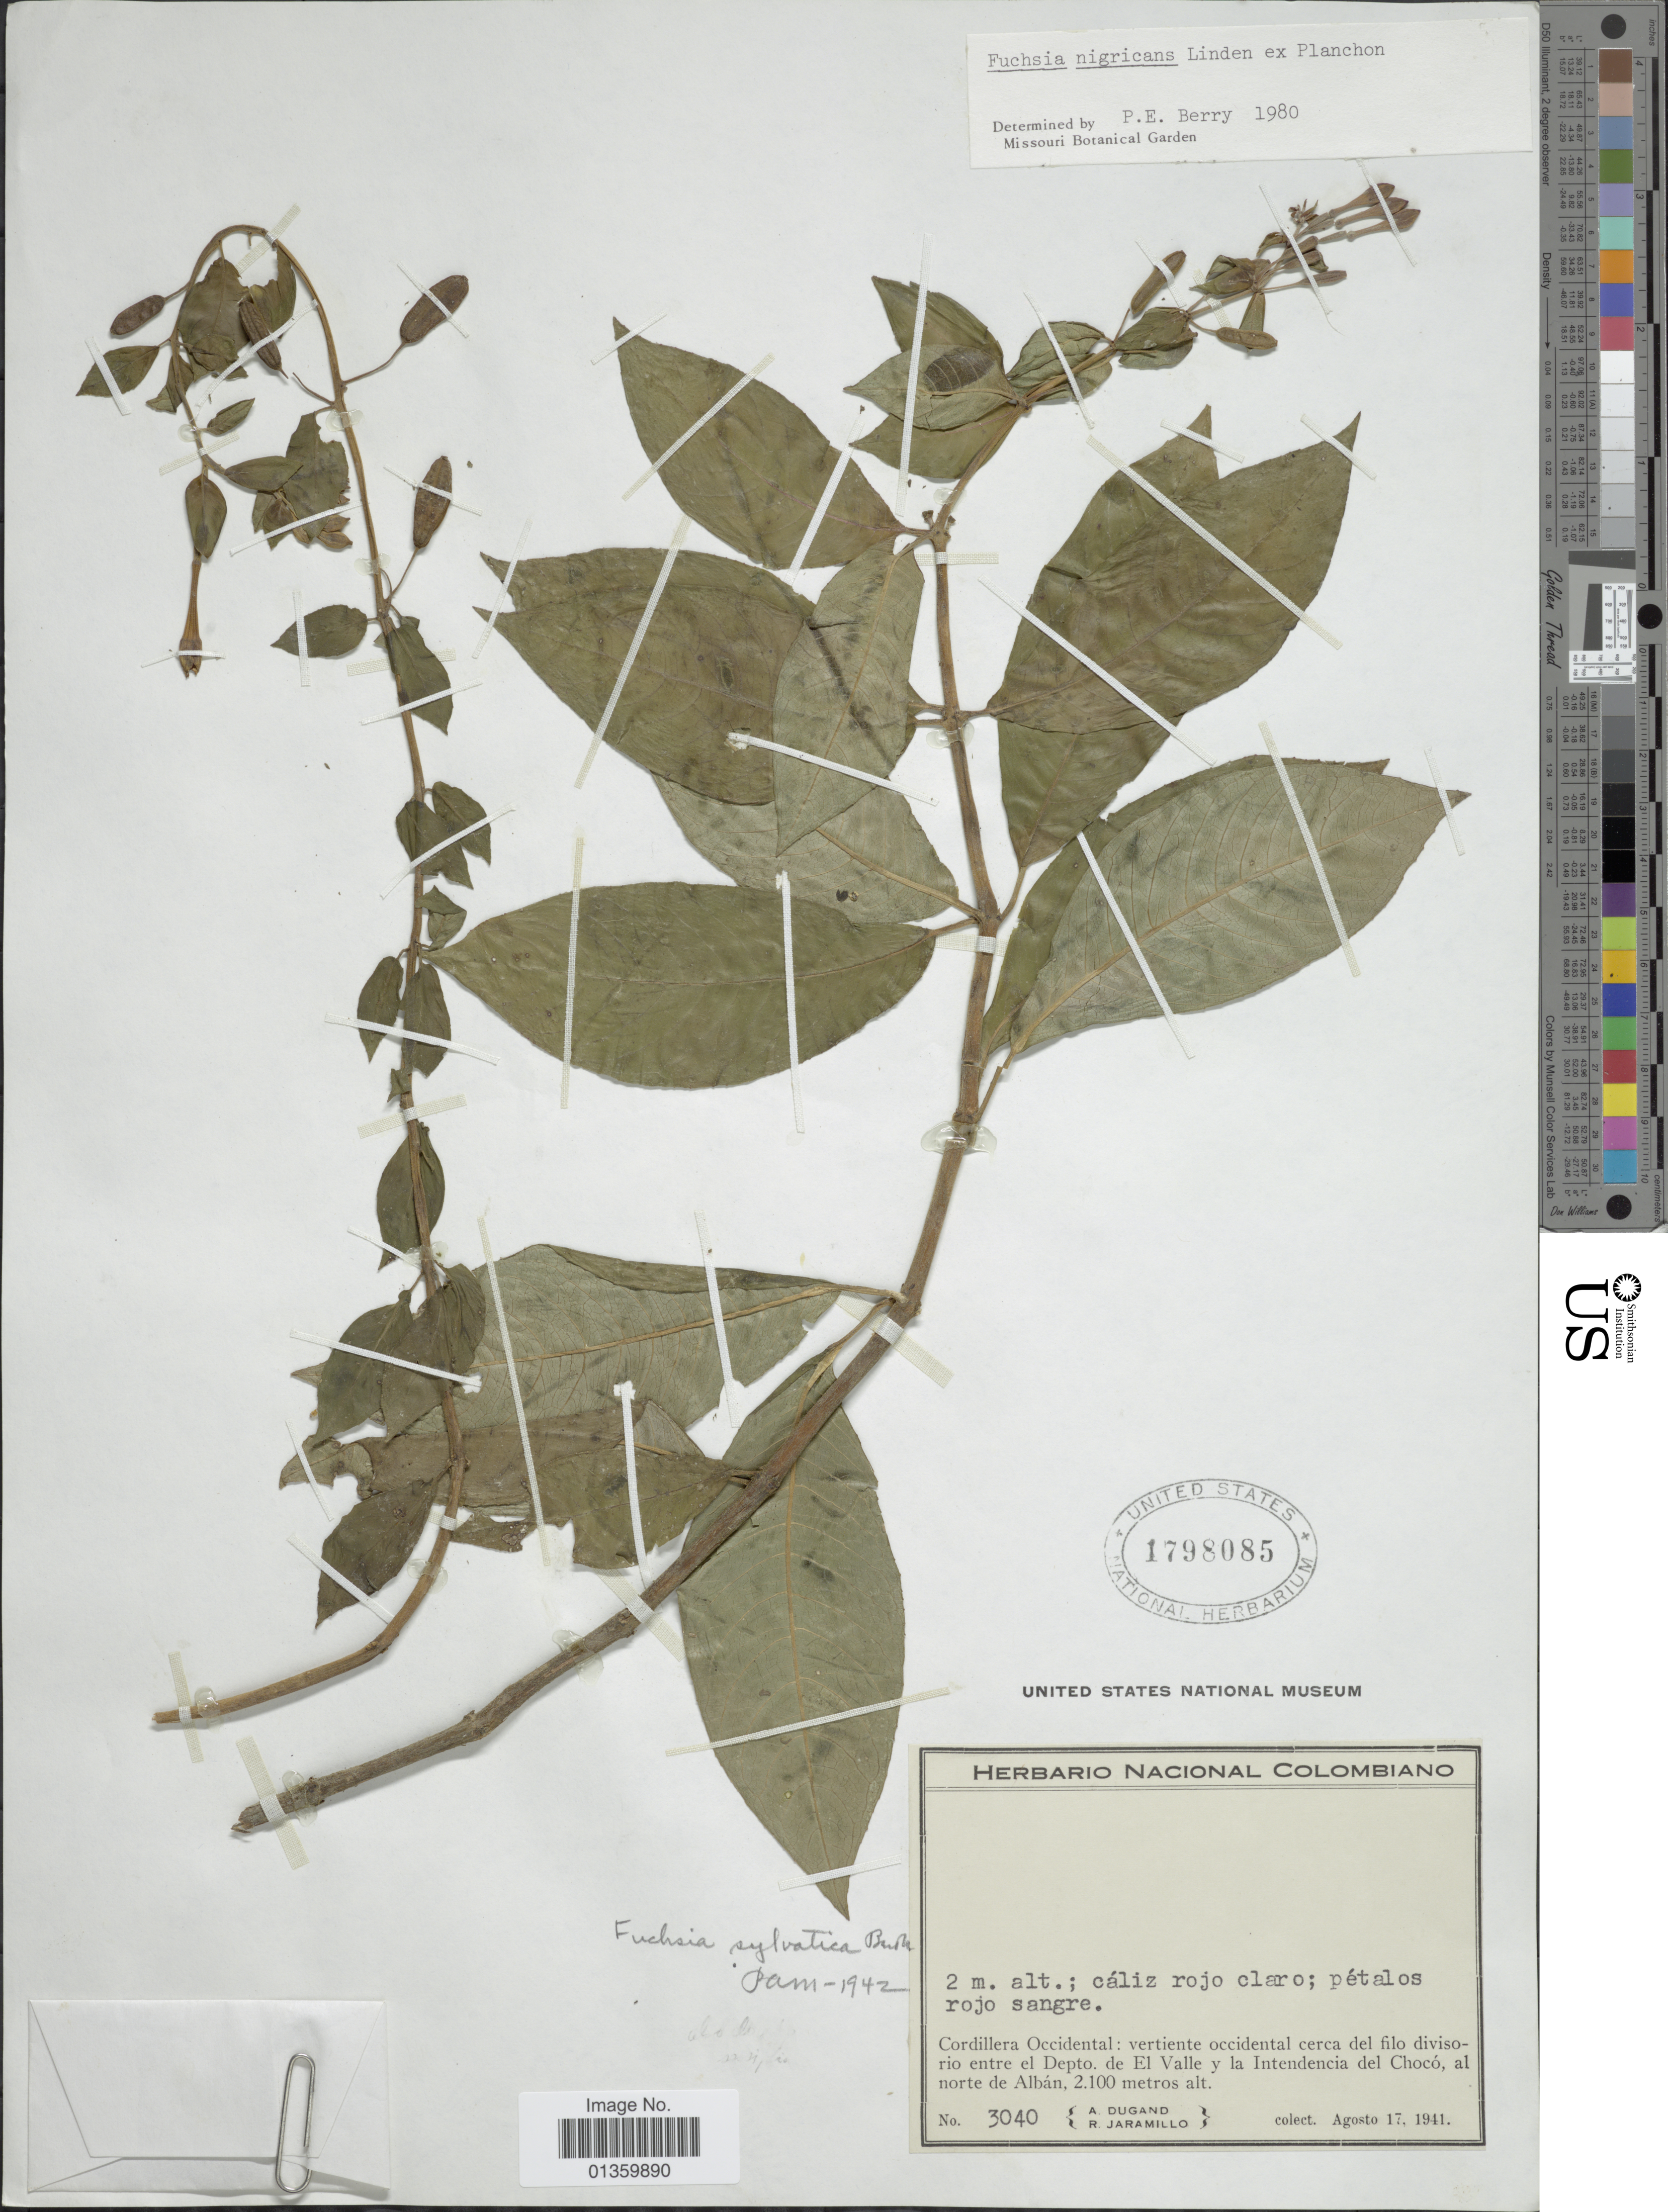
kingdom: Plantae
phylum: Tracheophyta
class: Magnoliopsida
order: Myrtales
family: Onagraceae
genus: Fuchsia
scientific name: Fuchsia nigricans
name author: Linden ex Planch.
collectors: A. Dugand & R. Jaramillo M.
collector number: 3040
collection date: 1941-08-17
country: Colombia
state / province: Chocó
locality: Cordillrea Occidental: vertiente occidental cerca del filo divisorio entre el Depto. de El Valle y la Intendencia del Chocó, al norte de Albán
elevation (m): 2100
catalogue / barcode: US 1798085